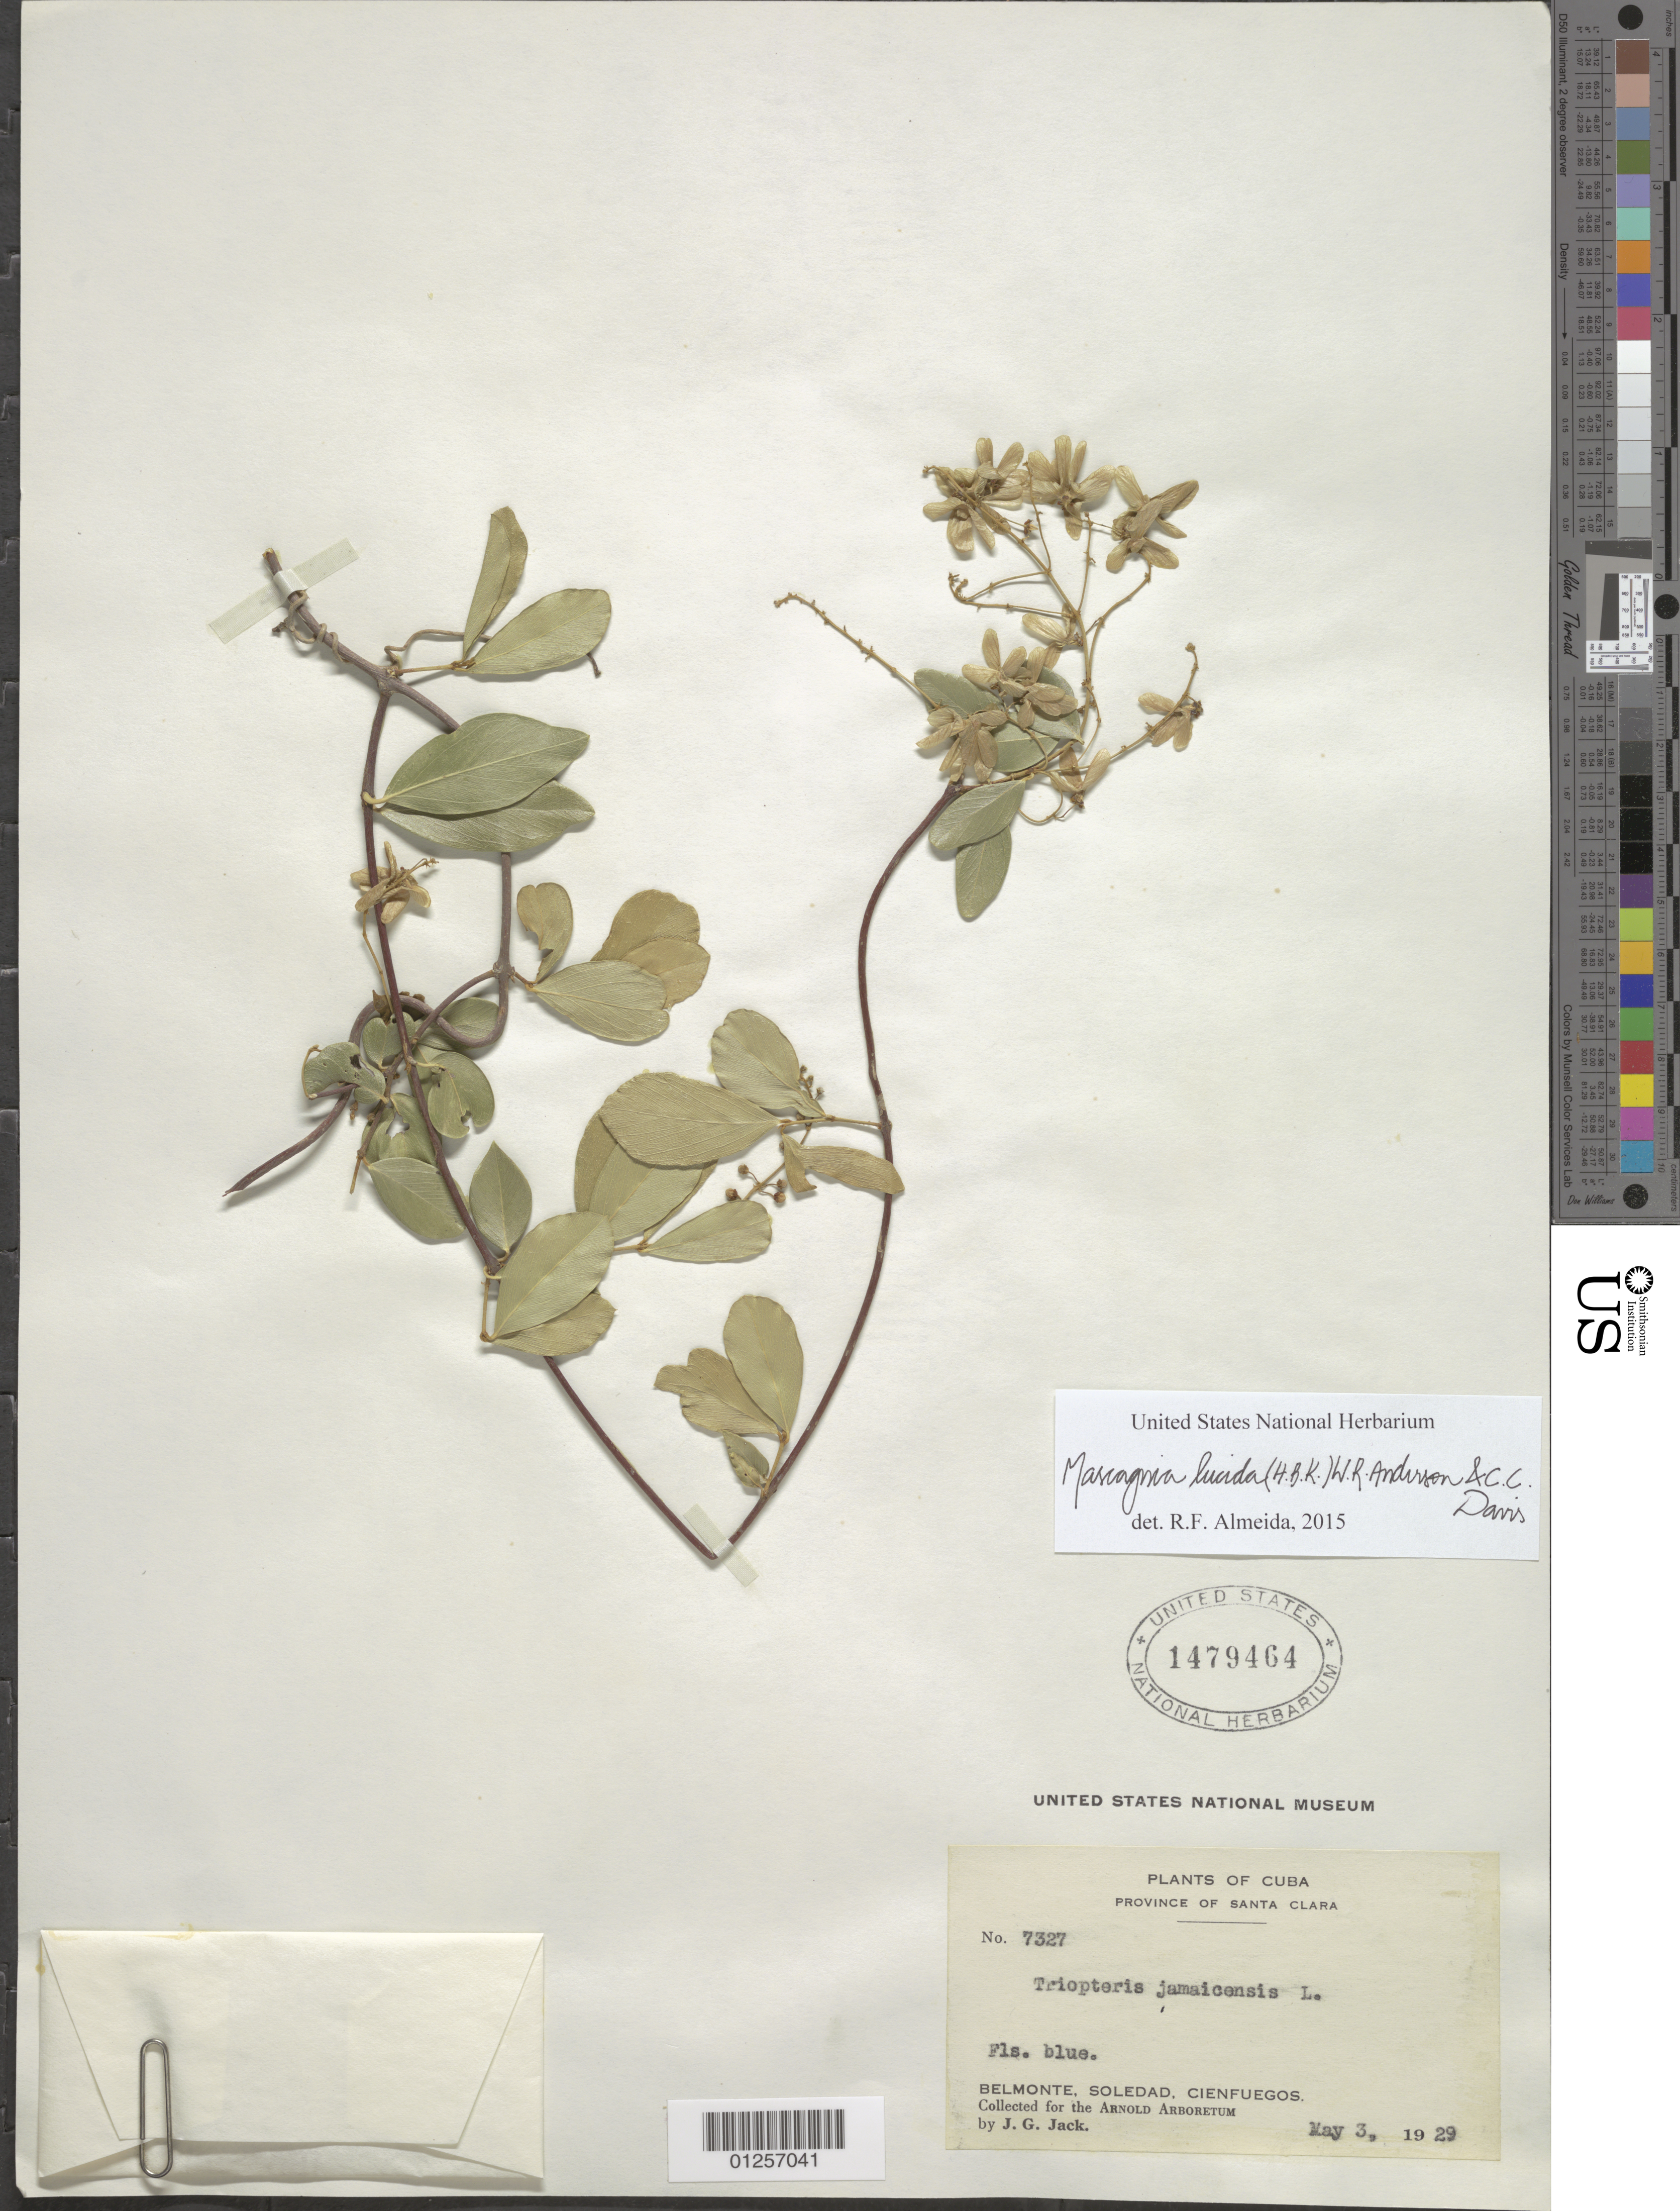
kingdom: Plantae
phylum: Tracheophyta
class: Magnoliopsida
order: Malpighiales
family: Malpighiaceae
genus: Mascagnia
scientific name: Mascagnia lucida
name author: (Kunth) W.R. Anderson & C. Davis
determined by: De Almeida, R. F., (HUEFS), Universidade Estadual de Feira de Santana (BRAZIL)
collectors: J. G. Jack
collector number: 7327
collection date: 1929-05-03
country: Cuba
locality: Santa Clara Province [Las Villas], Belmonte, soledad, Cienfuegos.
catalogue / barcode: US 1479464